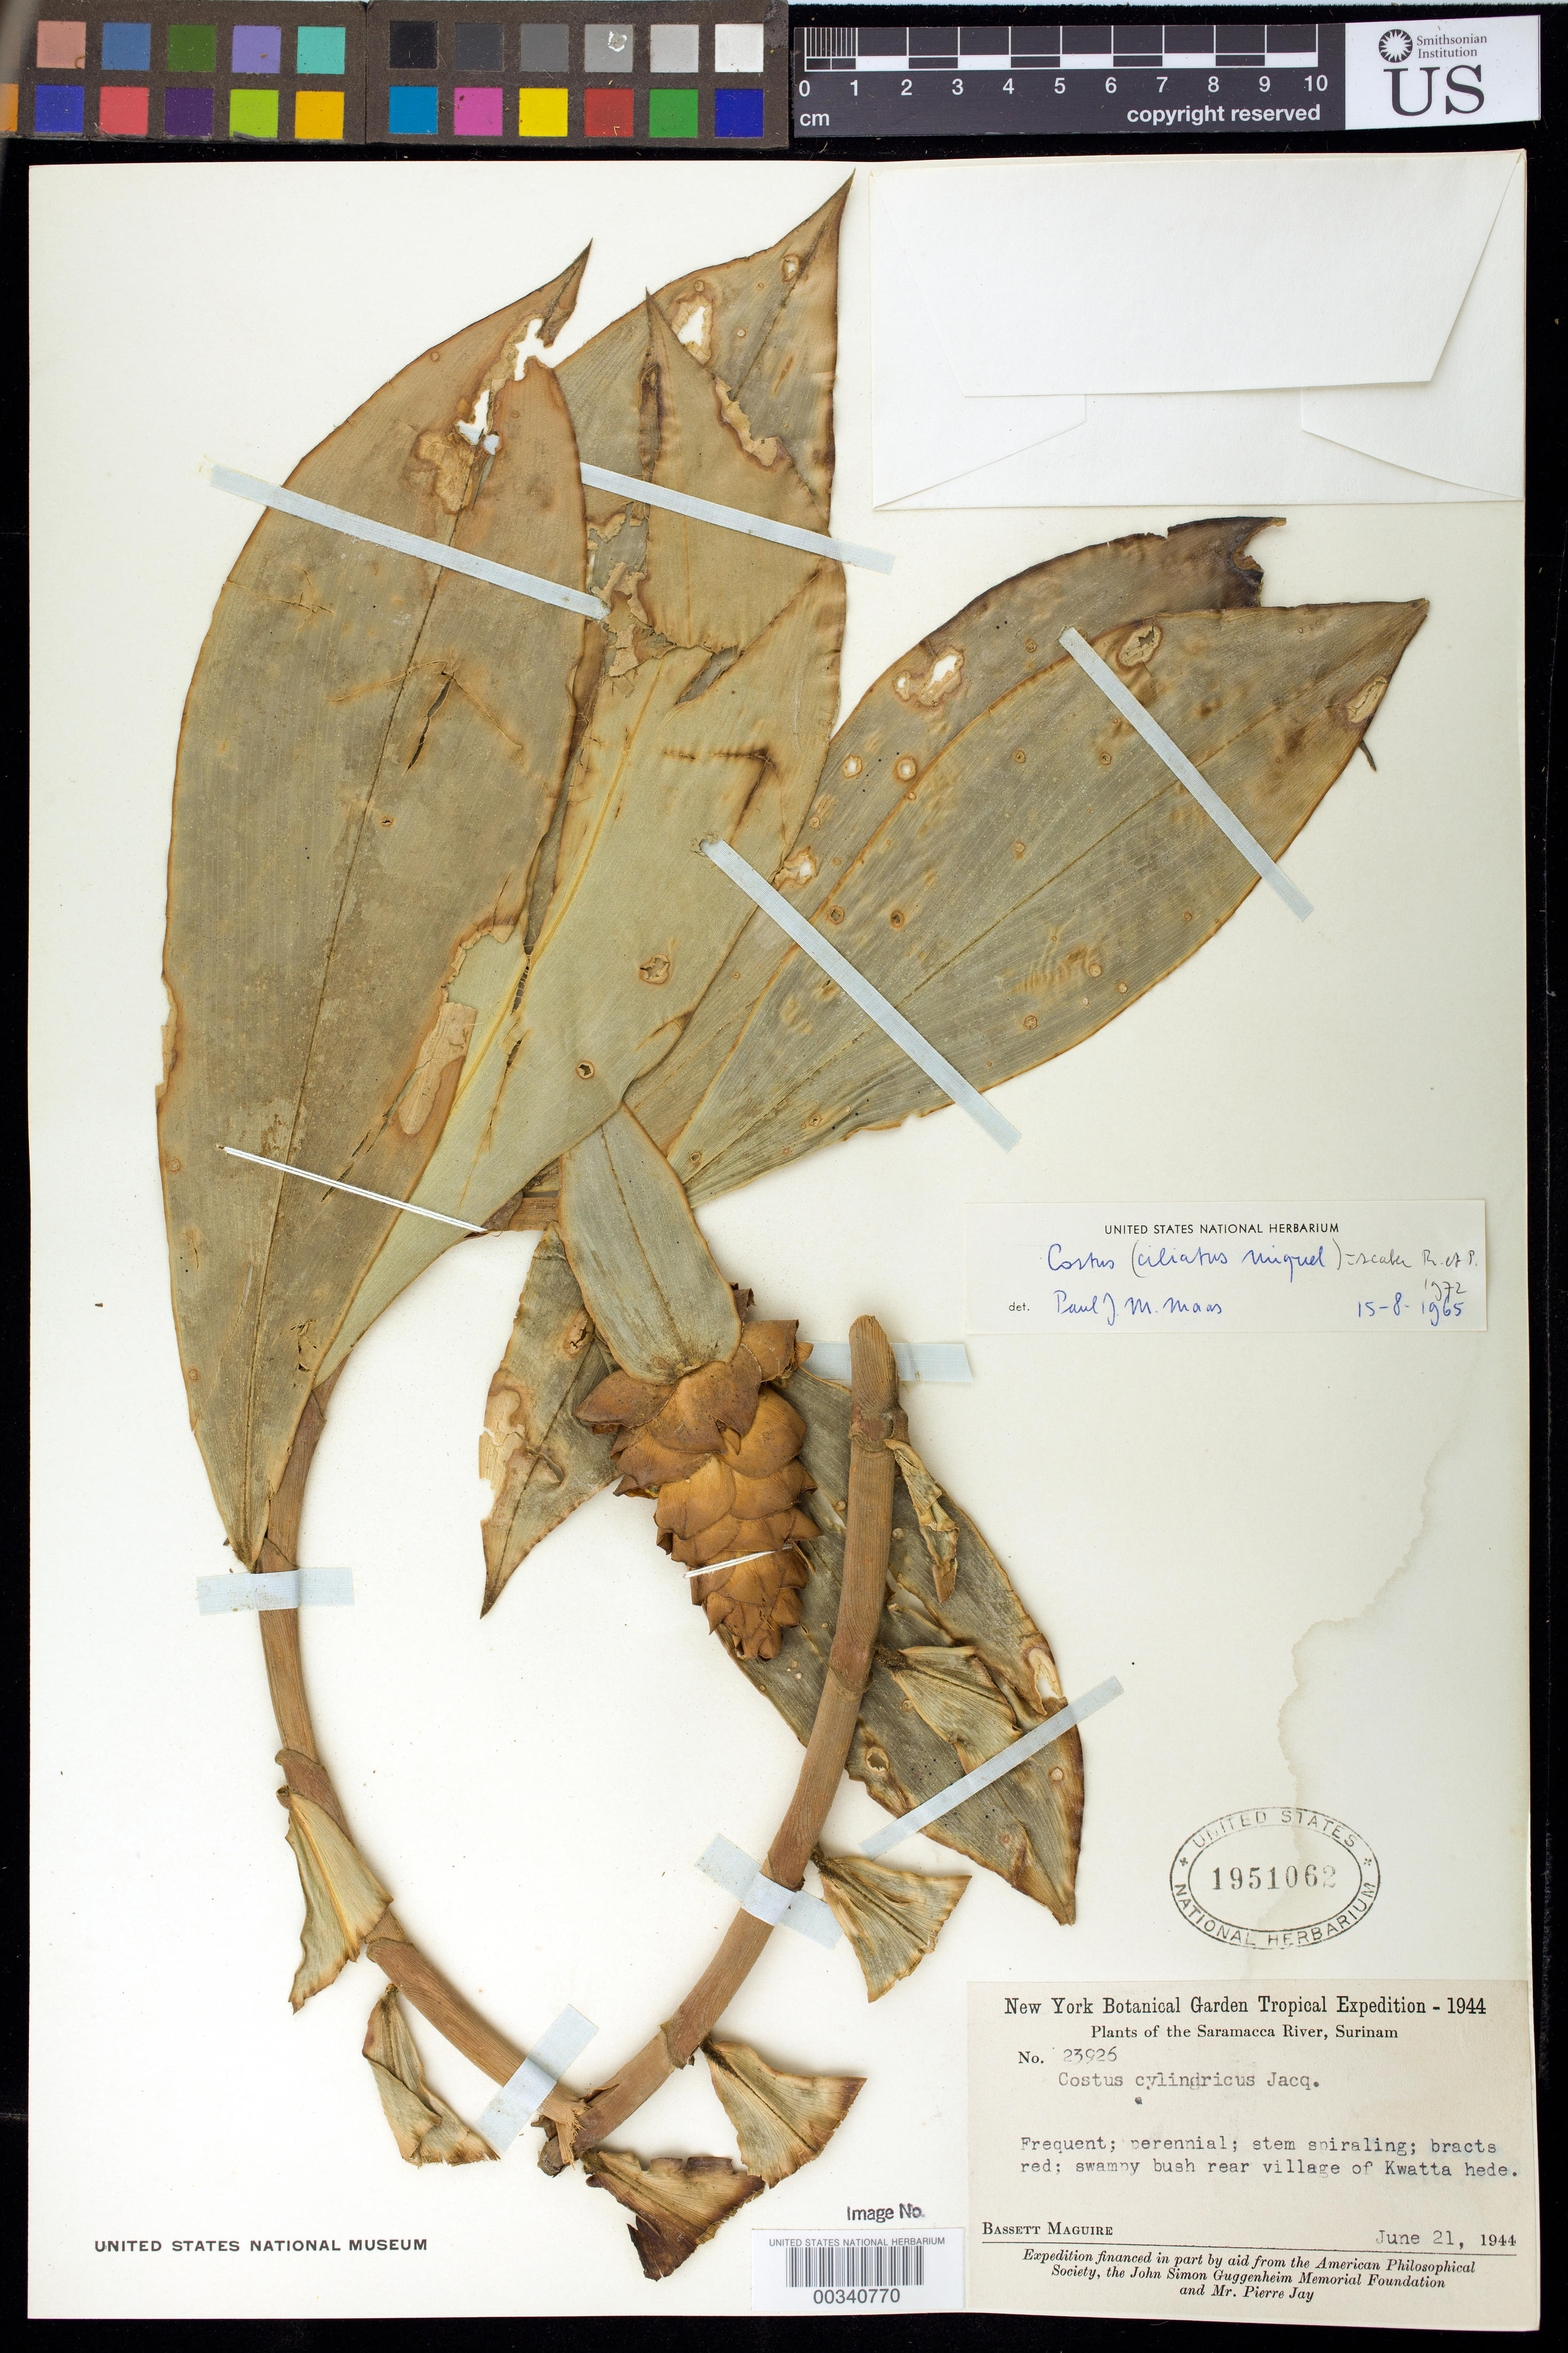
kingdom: Plantae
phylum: Tracheophyta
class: Liliopsida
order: Zingiberales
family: Costaceae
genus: Costus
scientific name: Costus scaber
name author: Ruiz & Pav.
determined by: Maas, Paul J. M.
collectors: B. Maguire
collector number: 23926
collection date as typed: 21 Jun 1944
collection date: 1944-06-21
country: Suriname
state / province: Saramacca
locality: Plants of the saramacca river, swampy bush rear village of kwatta hede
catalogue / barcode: US 1951062